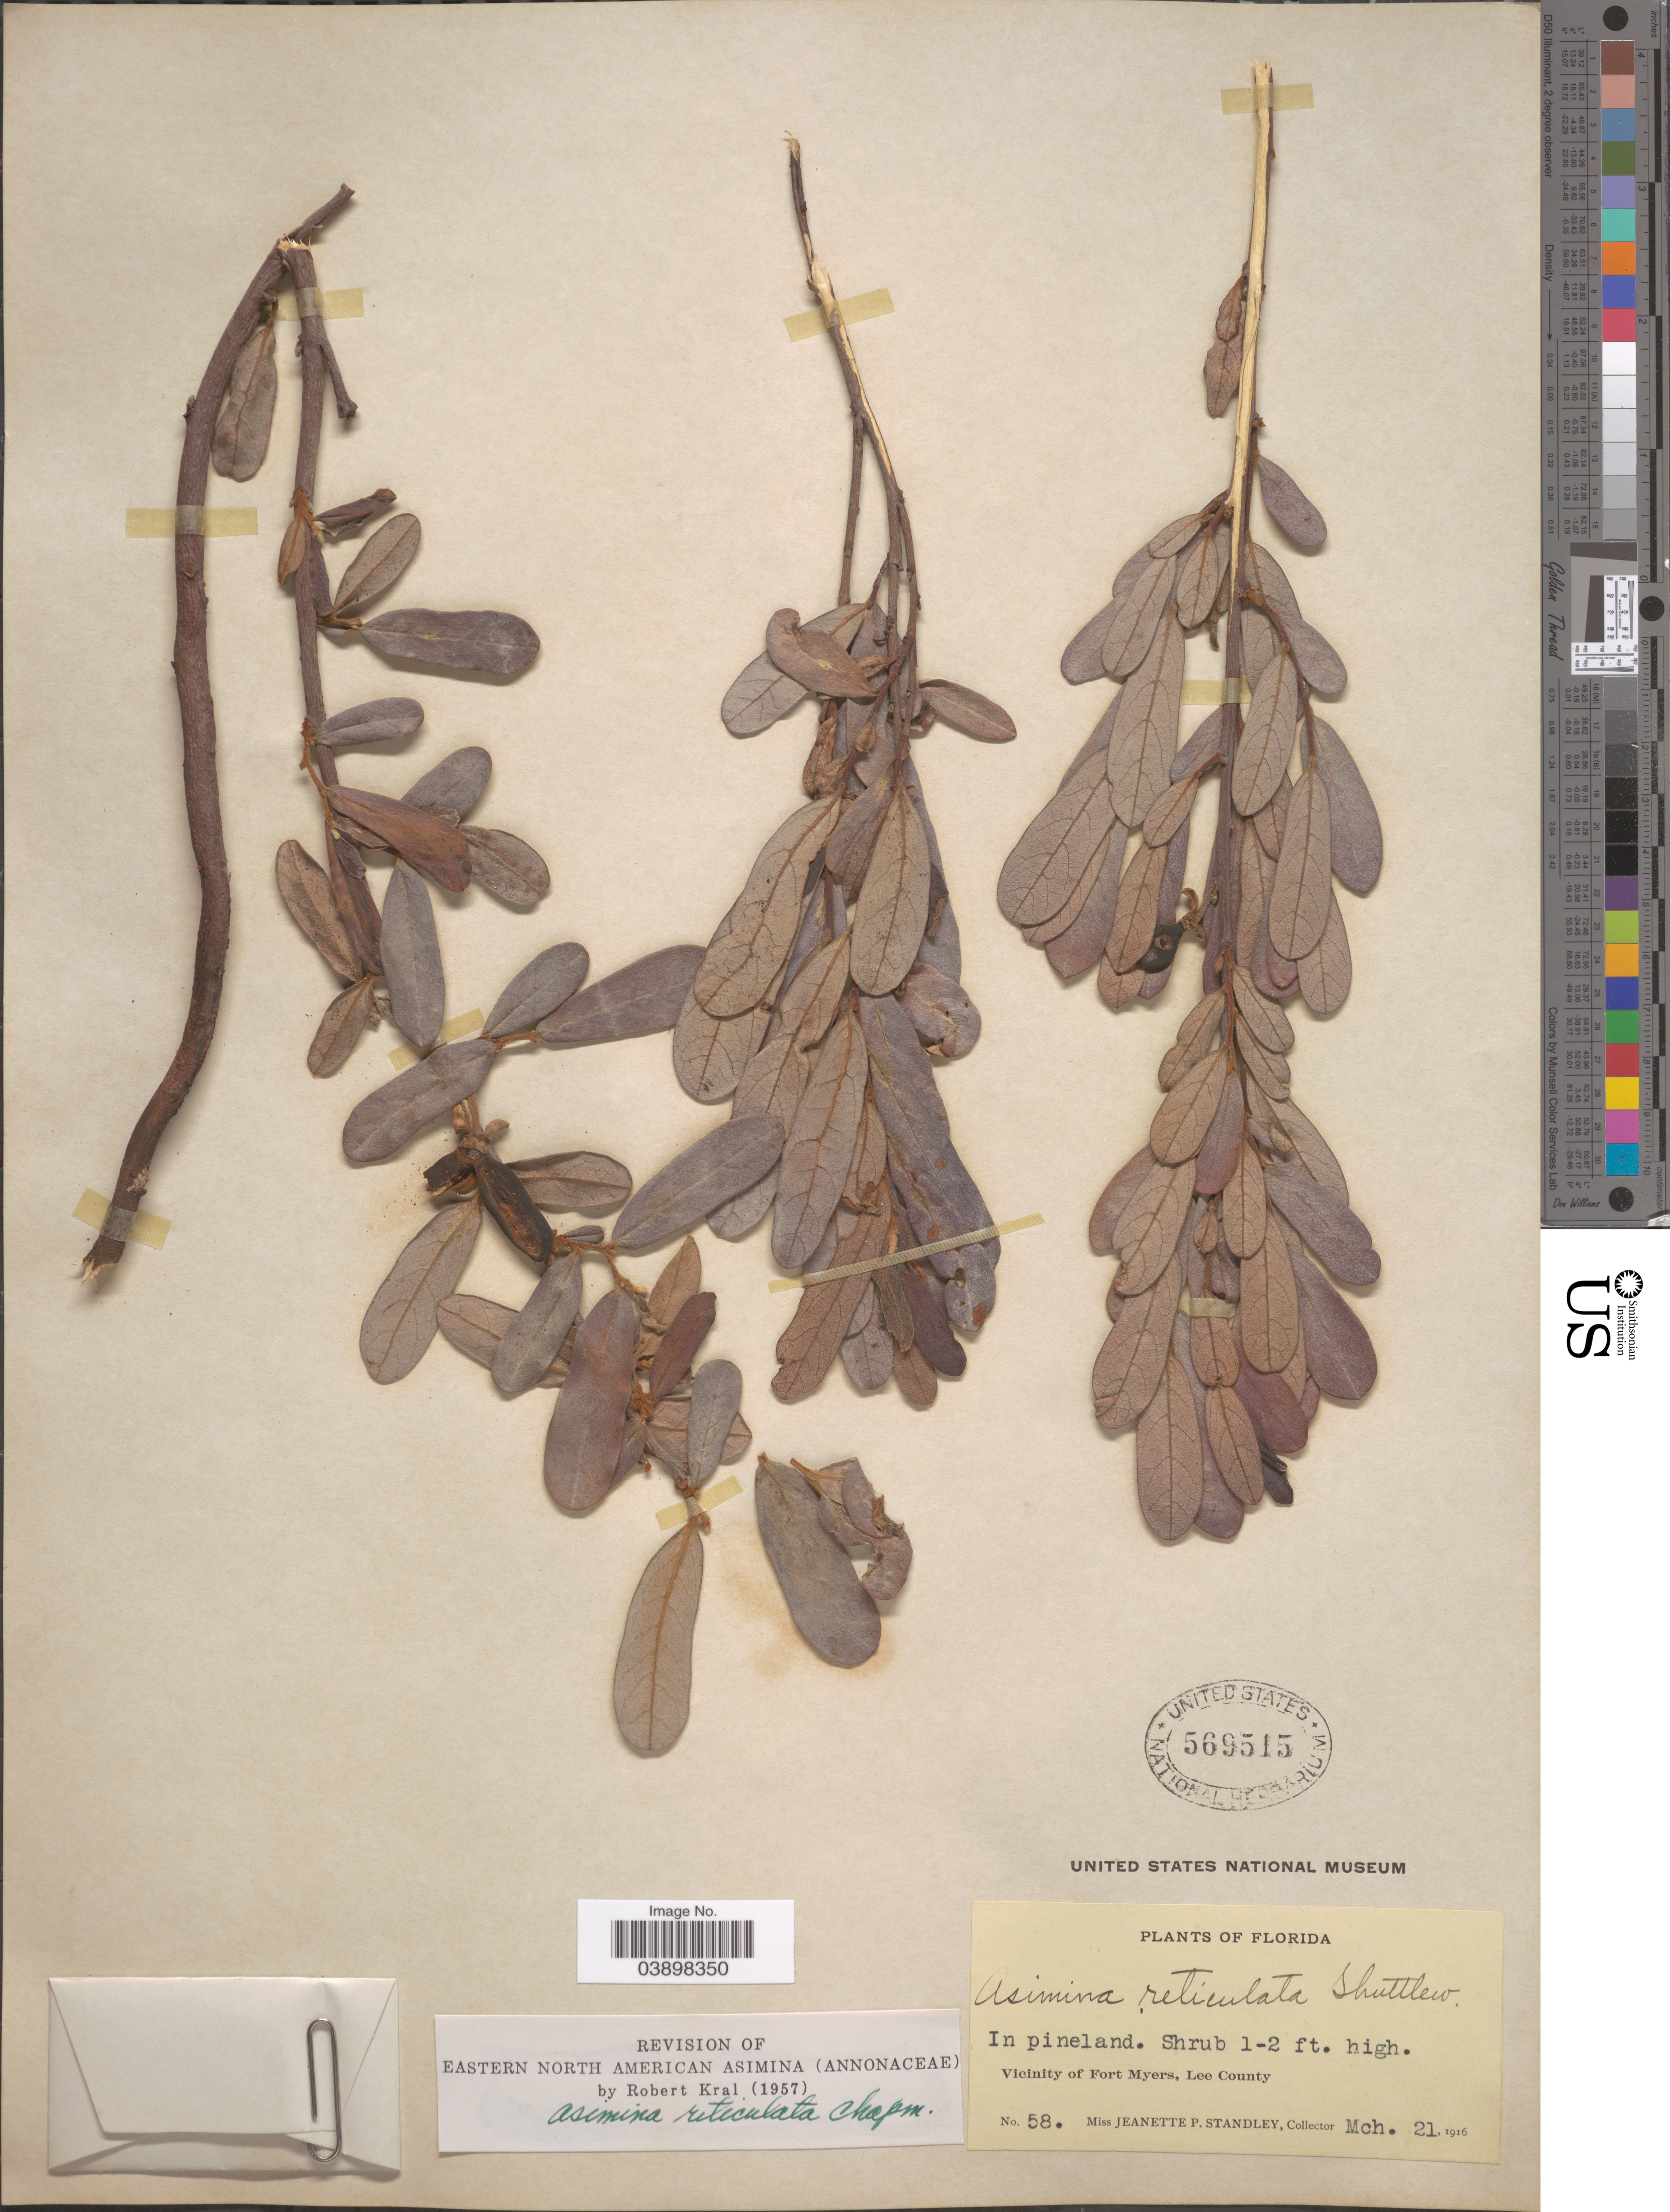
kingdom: Plantae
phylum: Tracheophyta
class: Magnoliopsida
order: Magnoliales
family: Annonaceae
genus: Asimina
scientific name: Asimina reticulata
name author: (Shuttlew.) Chapm.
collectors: J. P. Standley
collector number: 58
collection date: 1916-03-21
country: United States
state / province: Florida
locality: Vicinity of Fort Myers, Lee County.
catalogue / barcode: US 569515